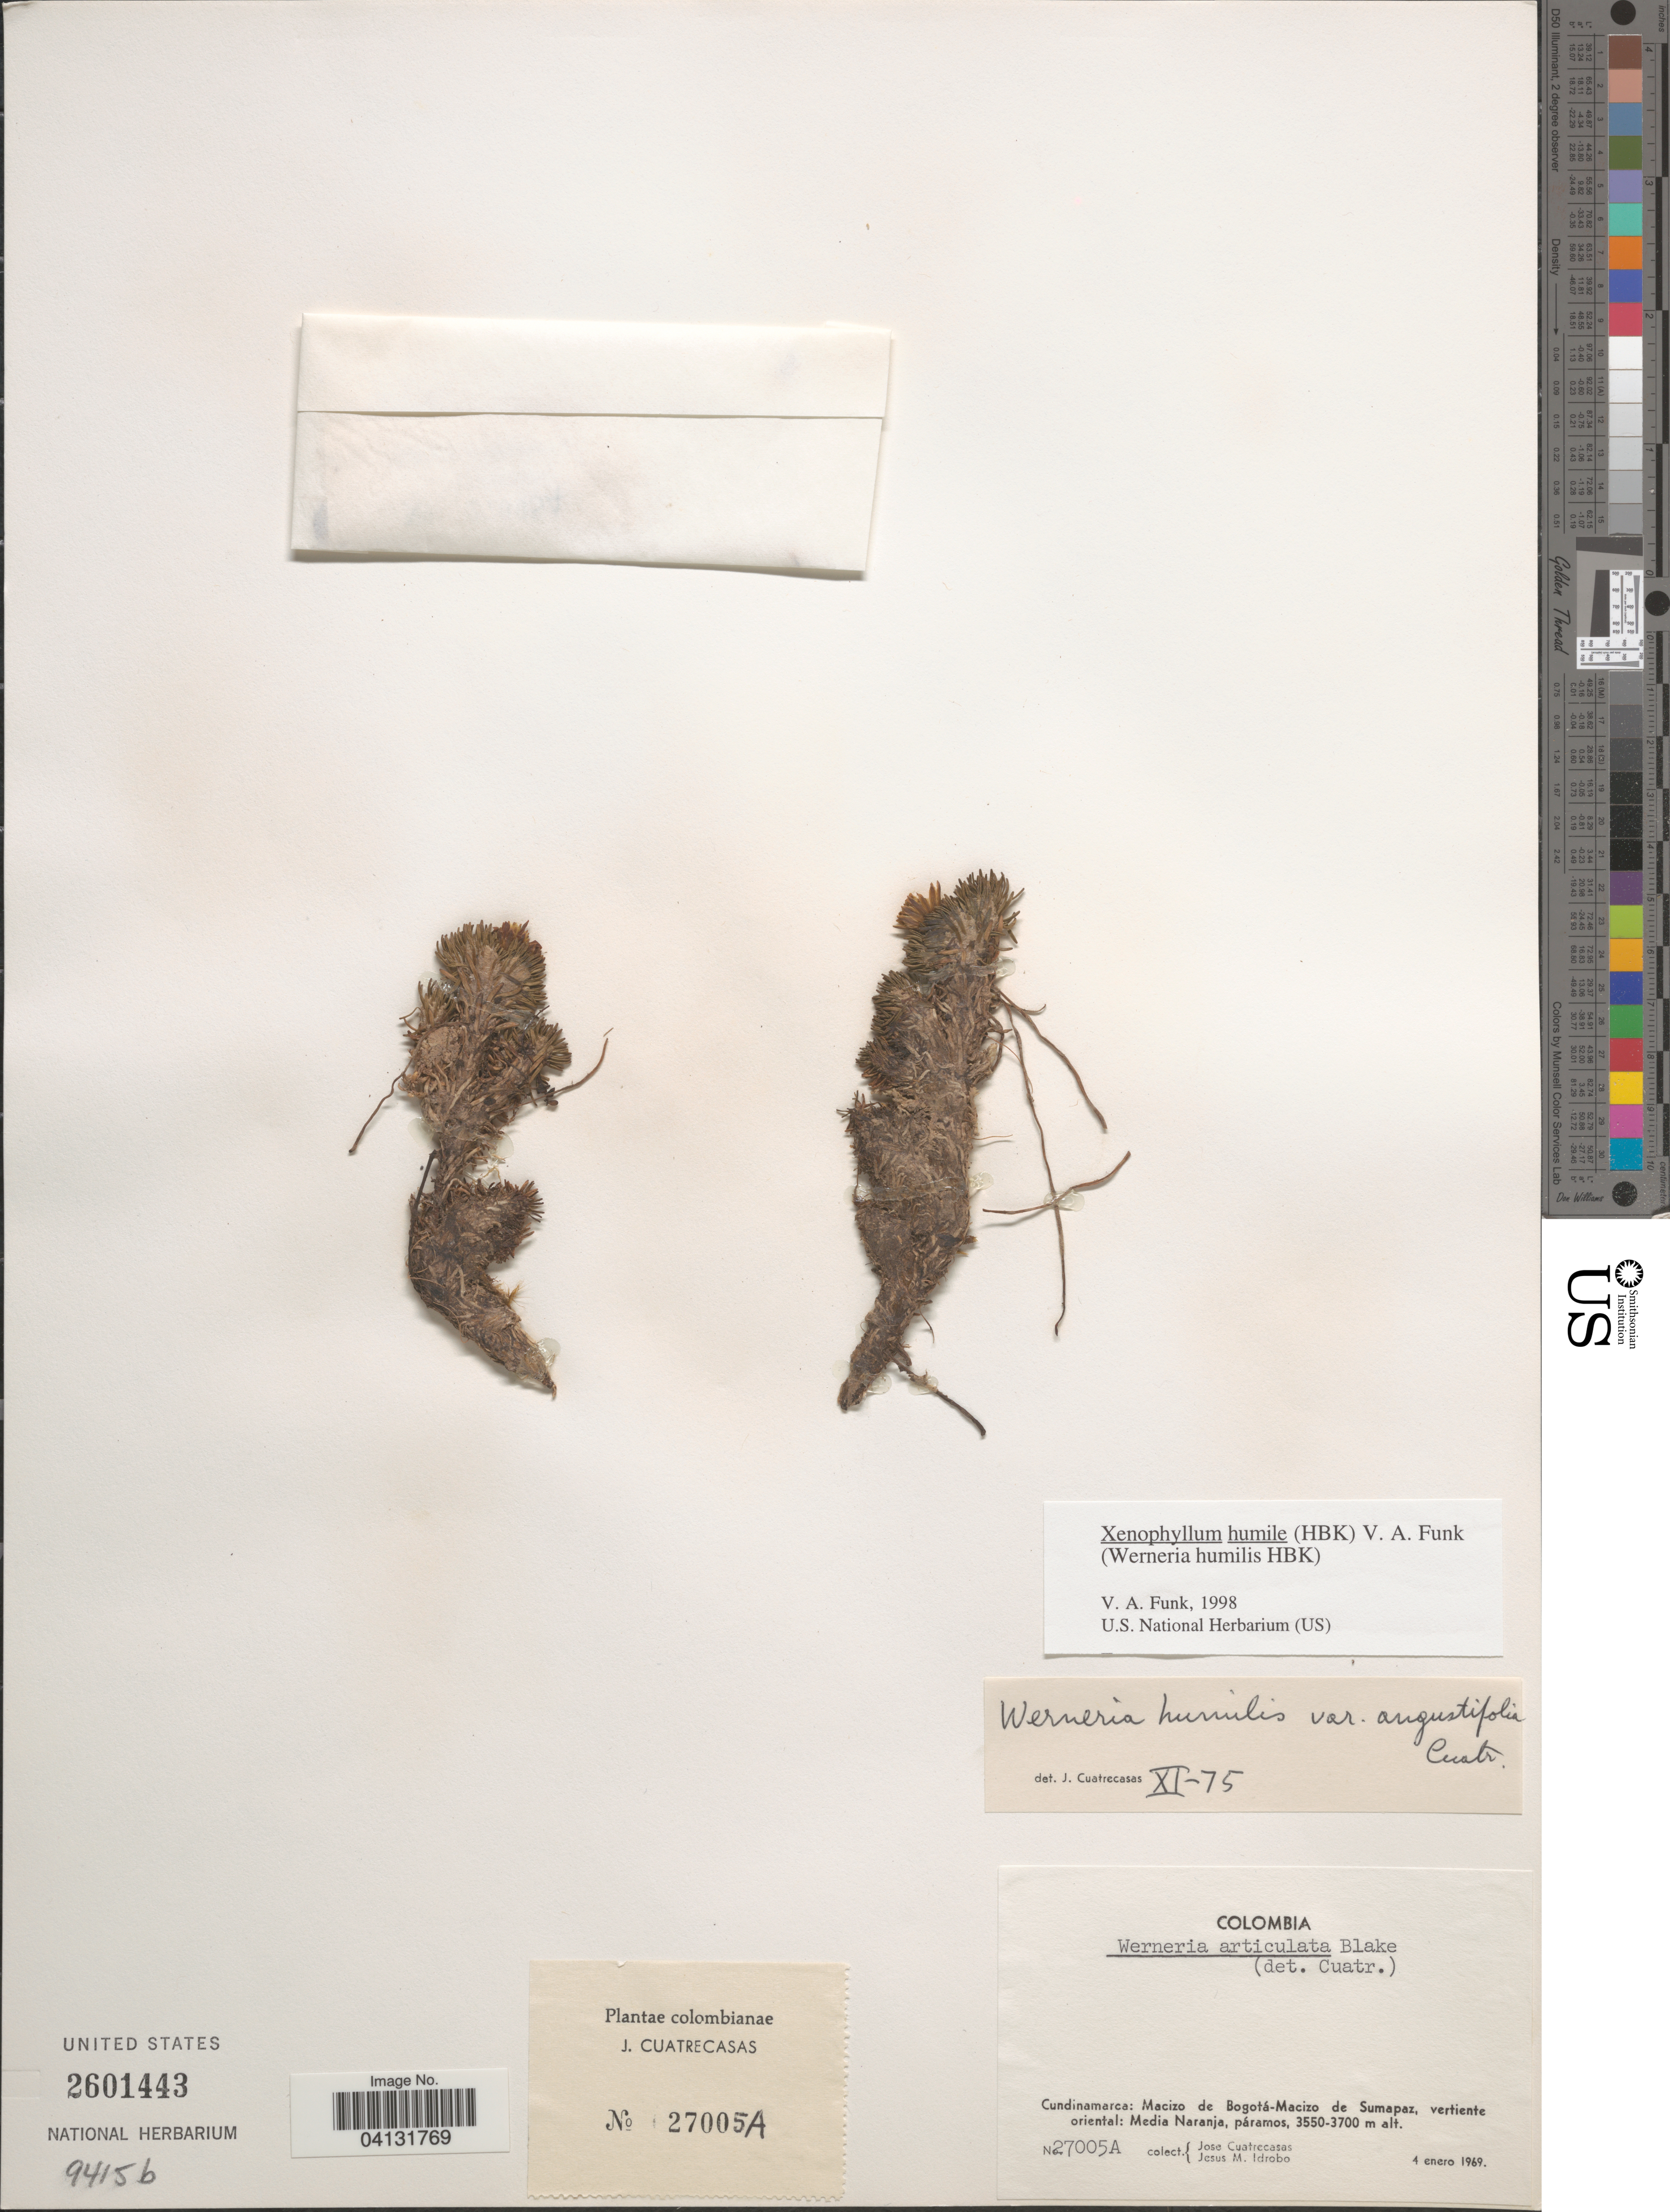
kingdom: Plantae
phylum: Tracheophyta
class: Magnoliopsida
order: Asterales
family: Asteraceae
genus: Xenophyllum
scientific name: Xenophyllum humile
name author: (Kunth) V.A. Funk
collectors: J. Cuatrecasas & J. M. Idrobo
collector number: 27005A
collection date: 1969-01-04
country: Colombia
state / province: Cundinamarca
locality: Macizo de Bogotá-Macizo de Sumapaz, vertiente oriental: Media Naranja, páramos.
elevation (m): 3550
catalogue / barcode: US 2601443